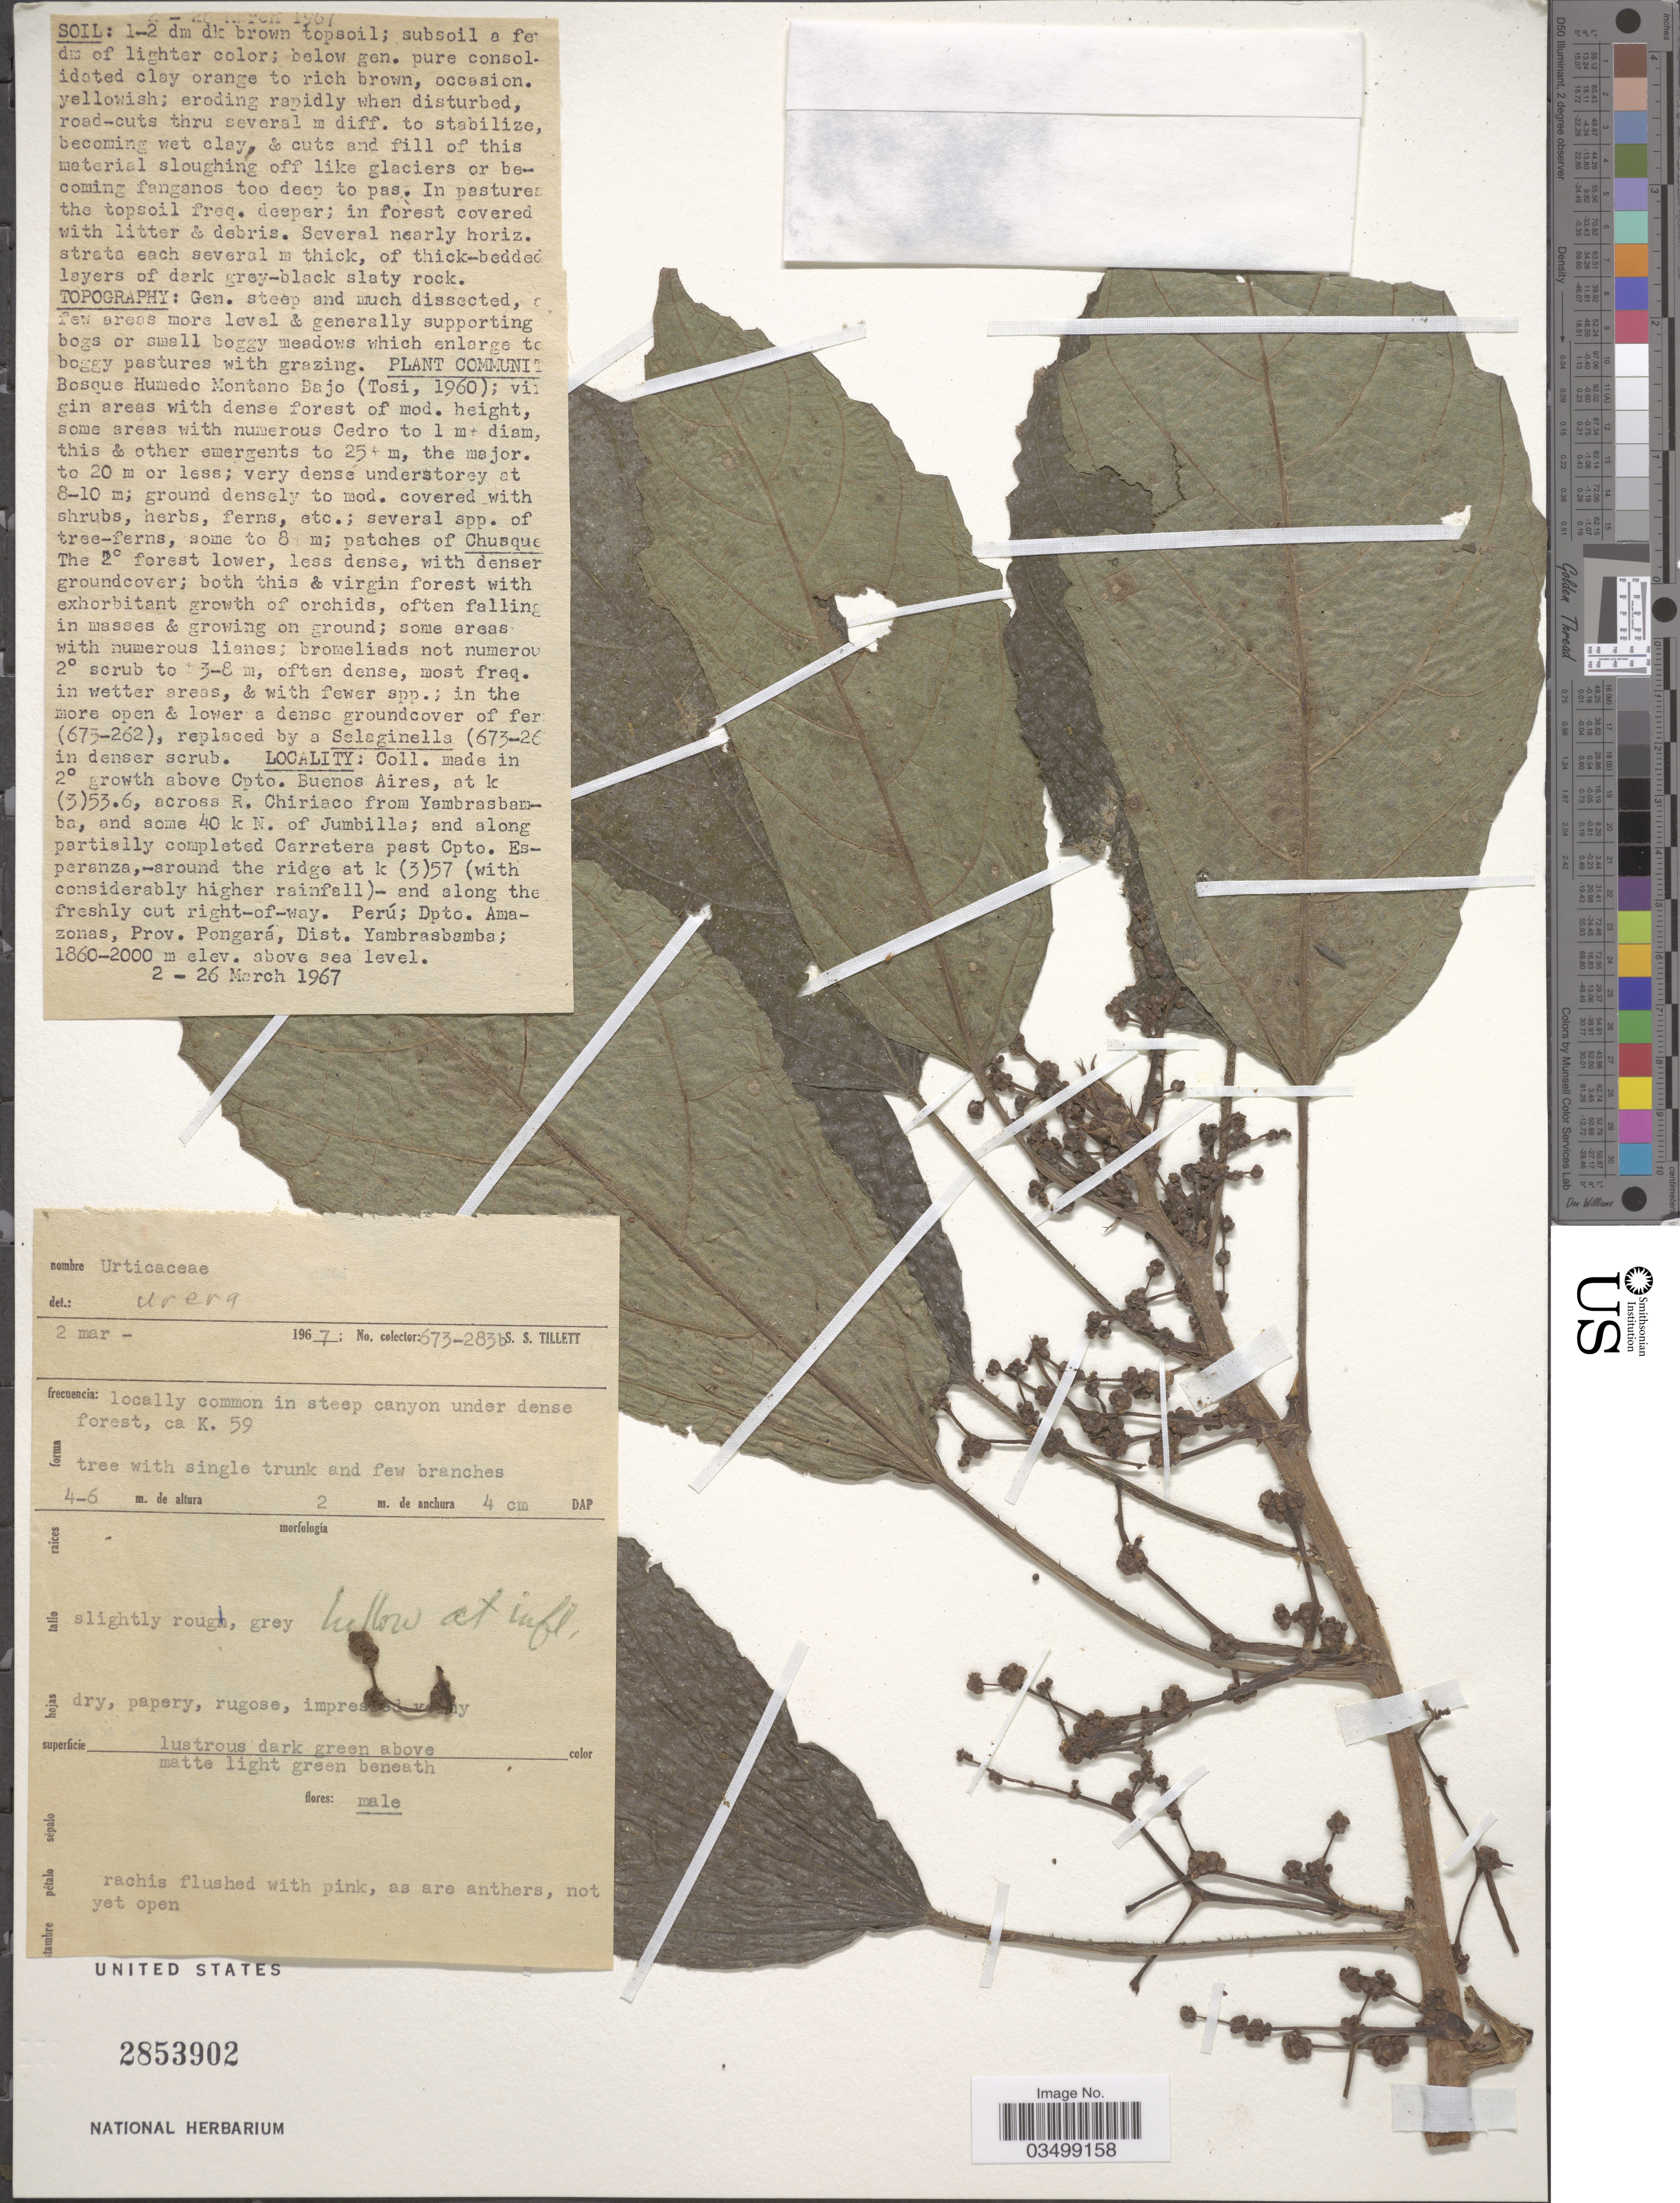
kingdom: Plantae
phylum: Tracheophyta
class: Magnoliopsida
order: Rosales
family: Urticaceae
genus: Urera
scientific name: Urera sp.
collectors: S. S. Tillett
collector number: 673-283b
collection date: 1967-03-02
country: Peru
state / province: Amazonas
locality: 2° growth above Cpto. Buenos Aires, at k (3)53.6, across R. Chiriaco from Yambrasbamba, and some 40 k N. of Jumbilla; and along partially completed Carretera past Cpto. Esperanza,-around the ridge at k (3)57 (with considerably higher rainfall)- and along the freshly cut right-of-way. [unsure placement] Dpto. Amazonas, Prov. Pongará, Dist. Yambrasbamba.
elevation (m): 1860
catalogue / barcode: US 2853902